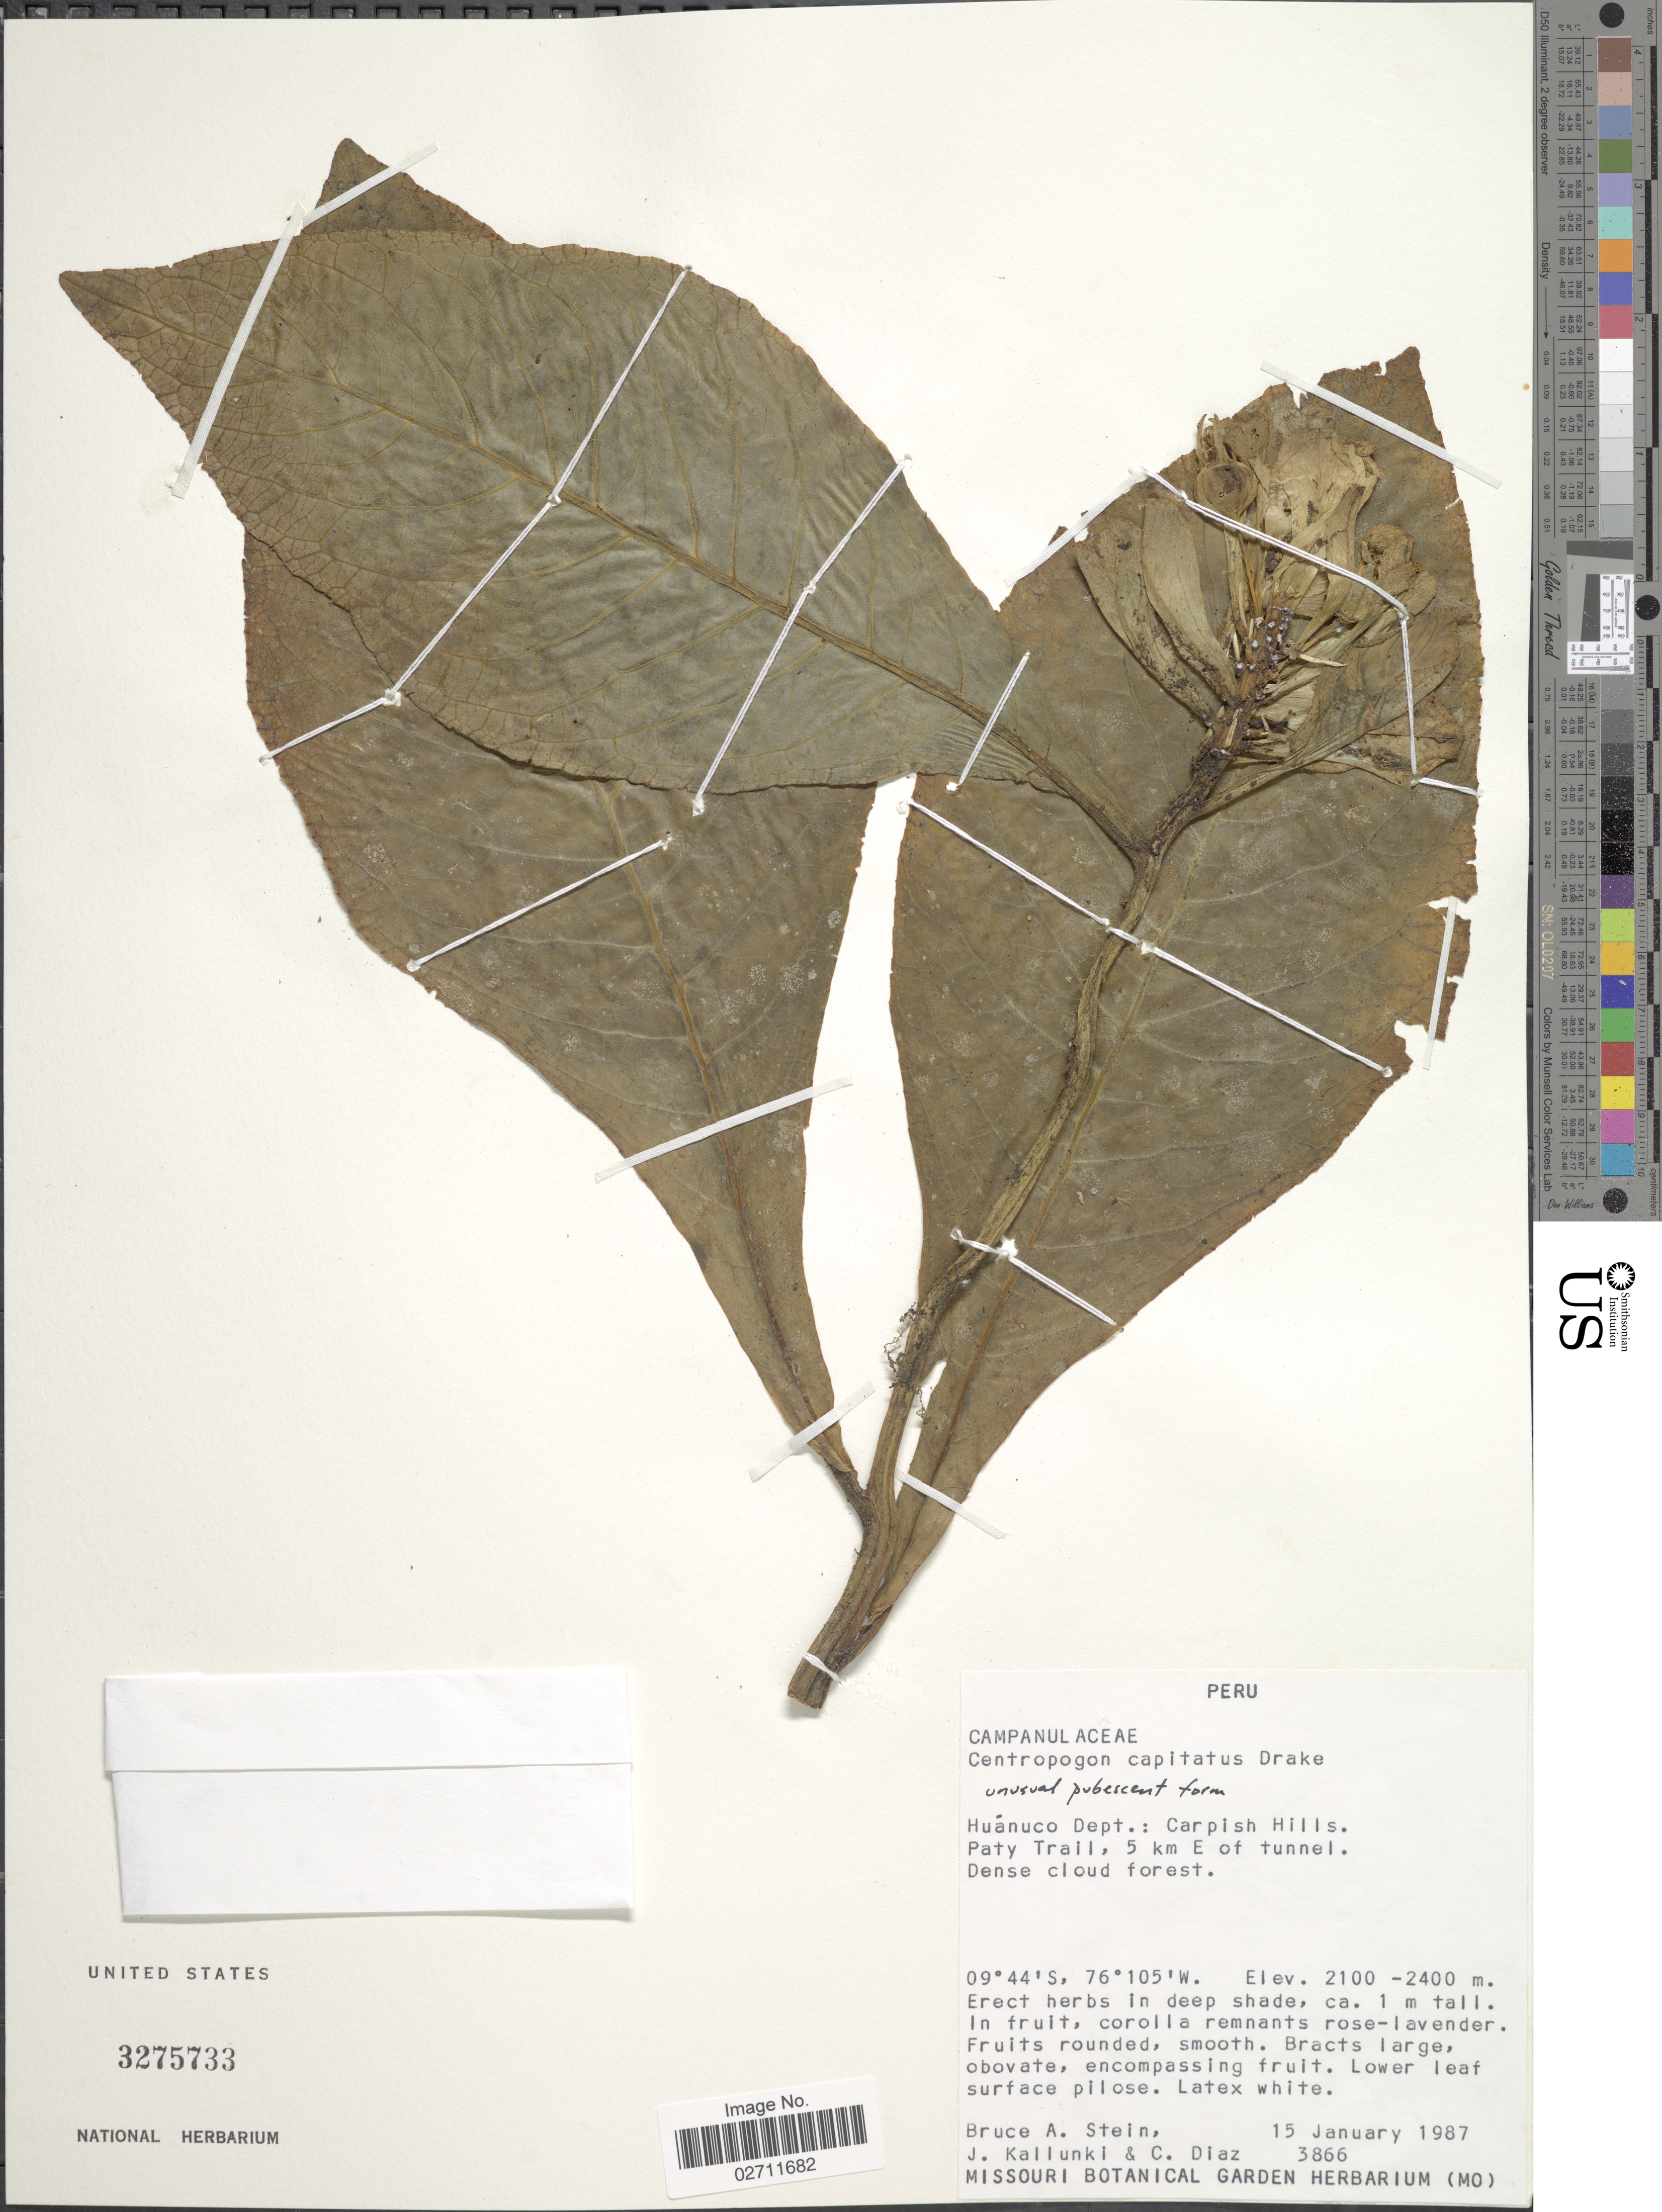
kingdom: Plantae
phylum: Tracheophyta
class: Magnoliopsida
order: Asterales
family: Campanulaceae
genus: Centropogon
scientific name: Centropogon capitatus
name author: Drake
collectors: B. A. Stein, J. Kallunki & C. Díaz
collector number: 3866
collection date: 1987-01-15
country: Peru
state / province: Huánuco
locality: Carpish Hills, Paty Trail, 5 km E of tunnel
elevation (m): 2100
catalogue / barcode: US 3275733